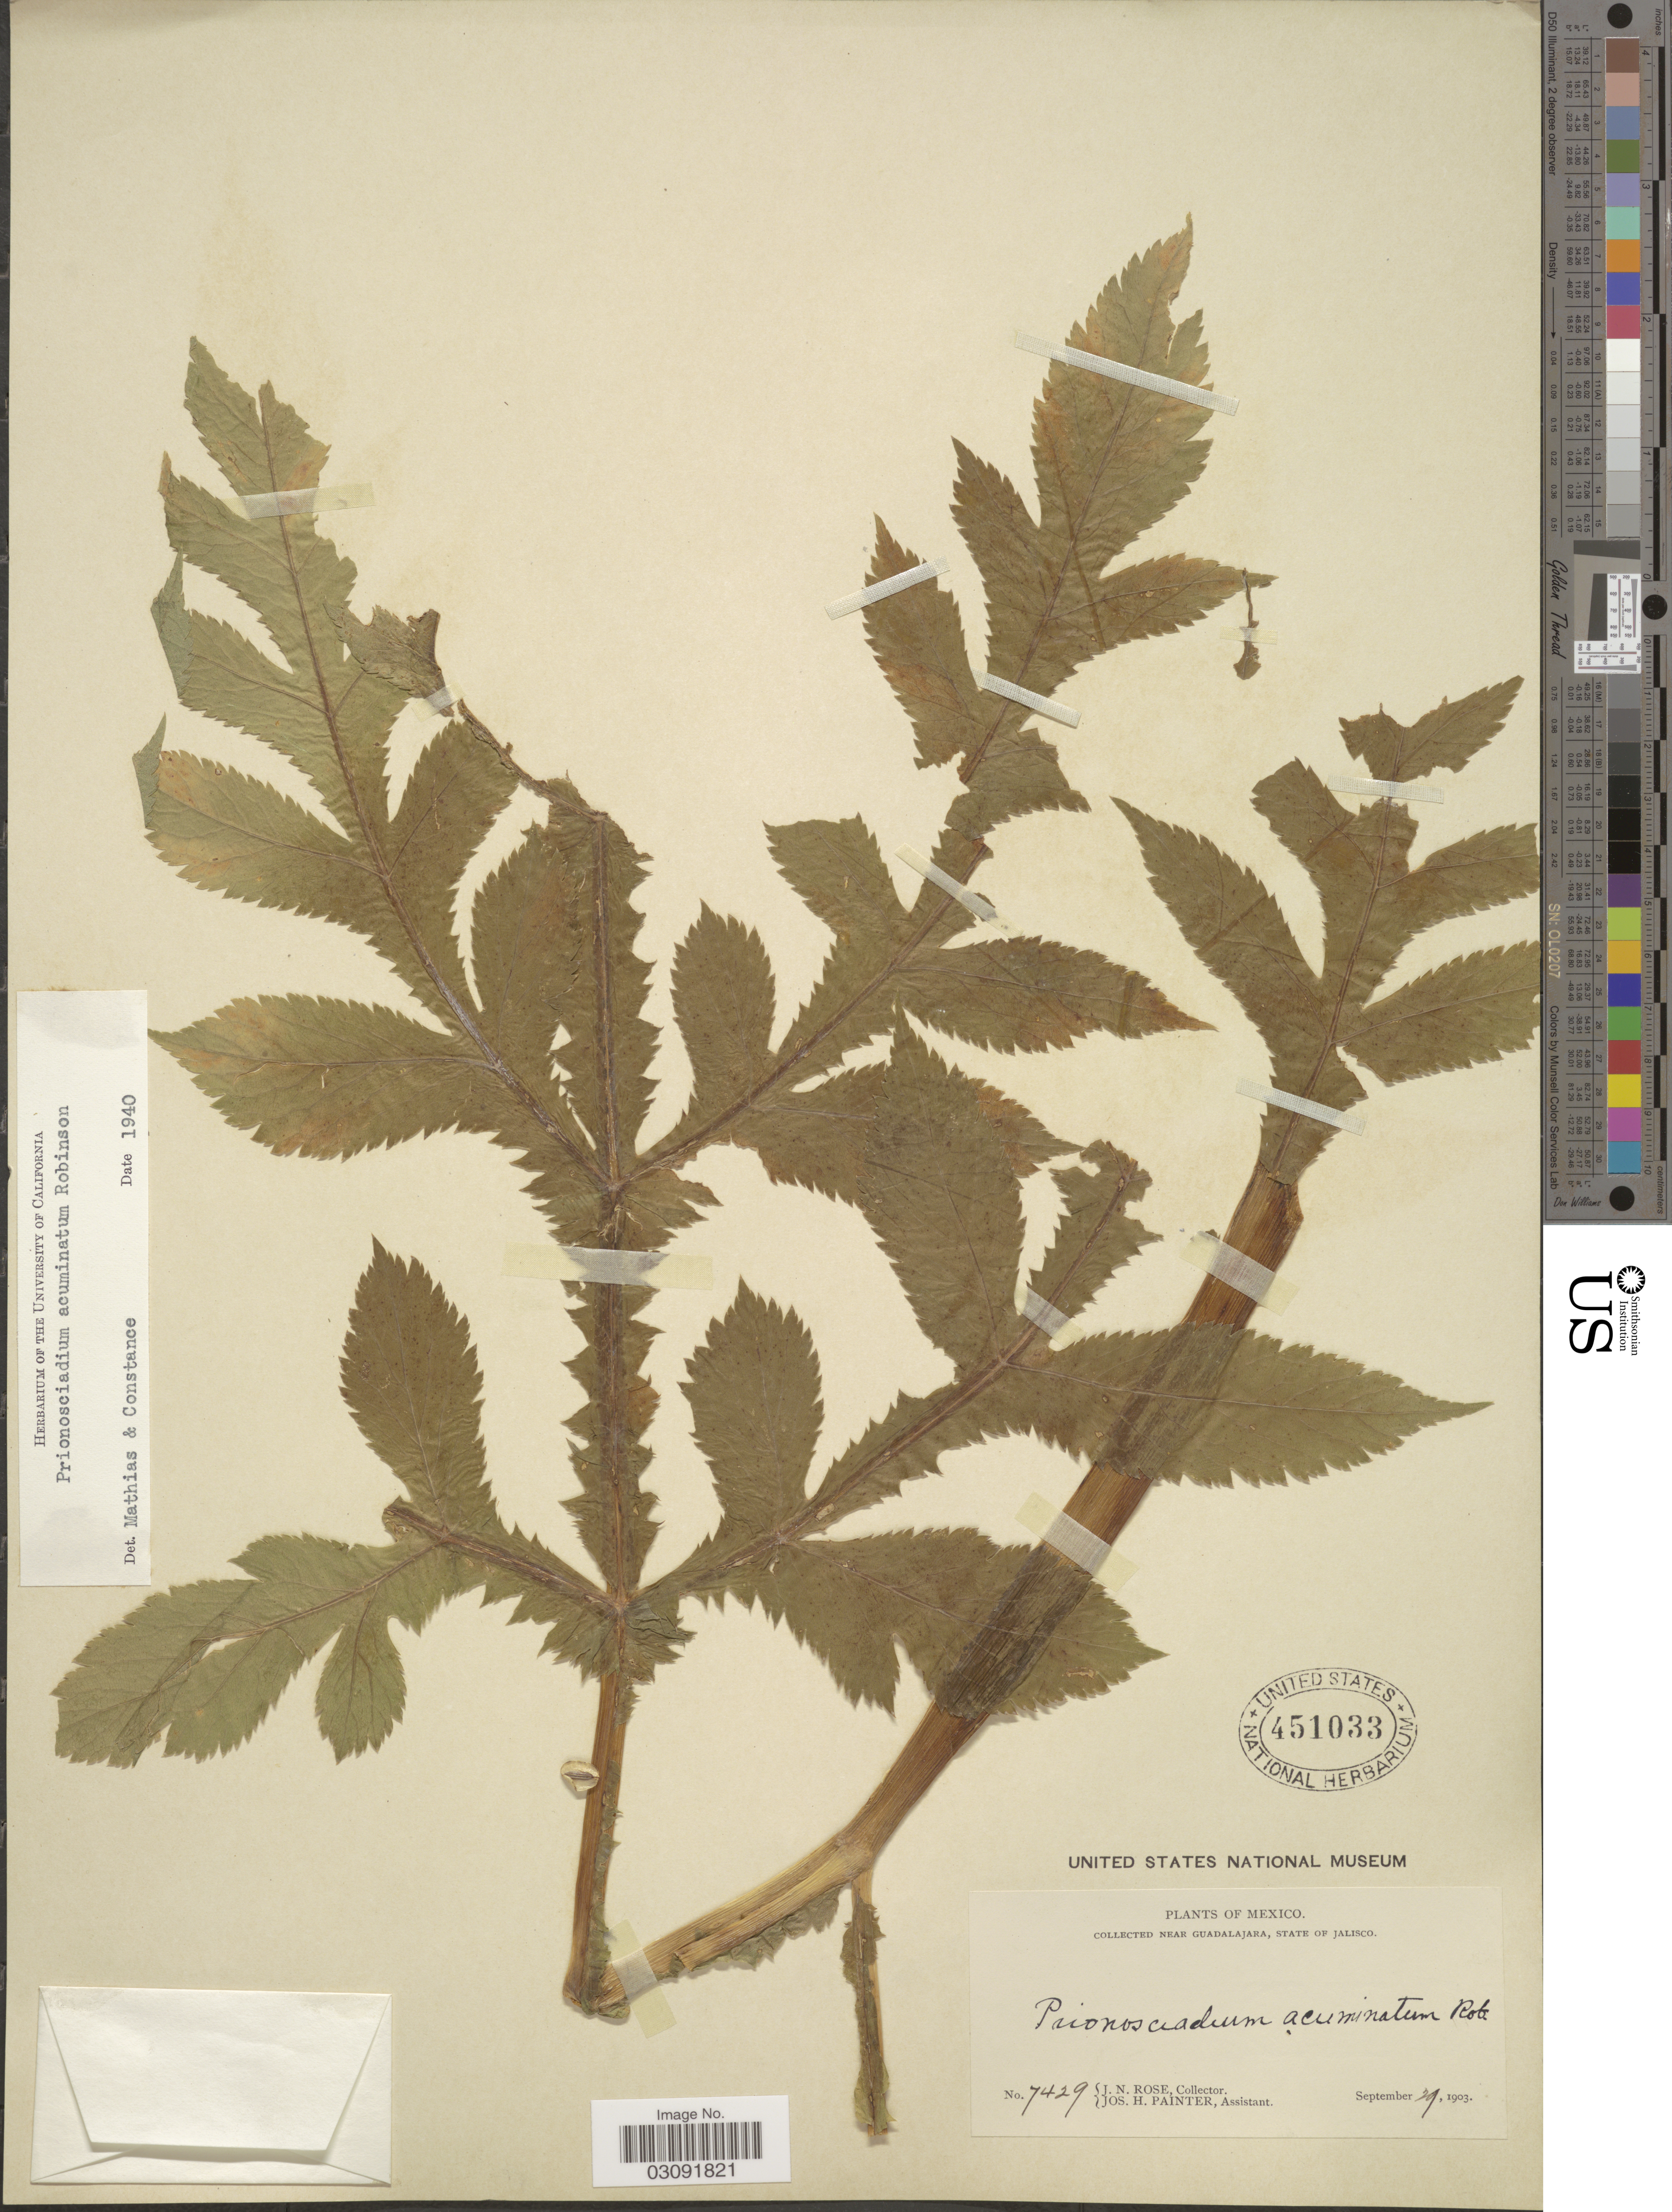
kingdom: Plantae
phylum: Tracheophyta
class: Magnoliopsida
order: Apiales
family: Apiaceae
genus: Prionosciadium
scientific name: Prionosciadium acuminatum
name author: B.L. Rob. ex J.M. Coult. & Rose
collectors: J. N. Rose & J. H. Painter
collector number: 7429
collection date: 1903-09-29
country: Mexico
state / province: Jalisco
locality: Near Guadalajara.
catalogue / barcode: US 451033